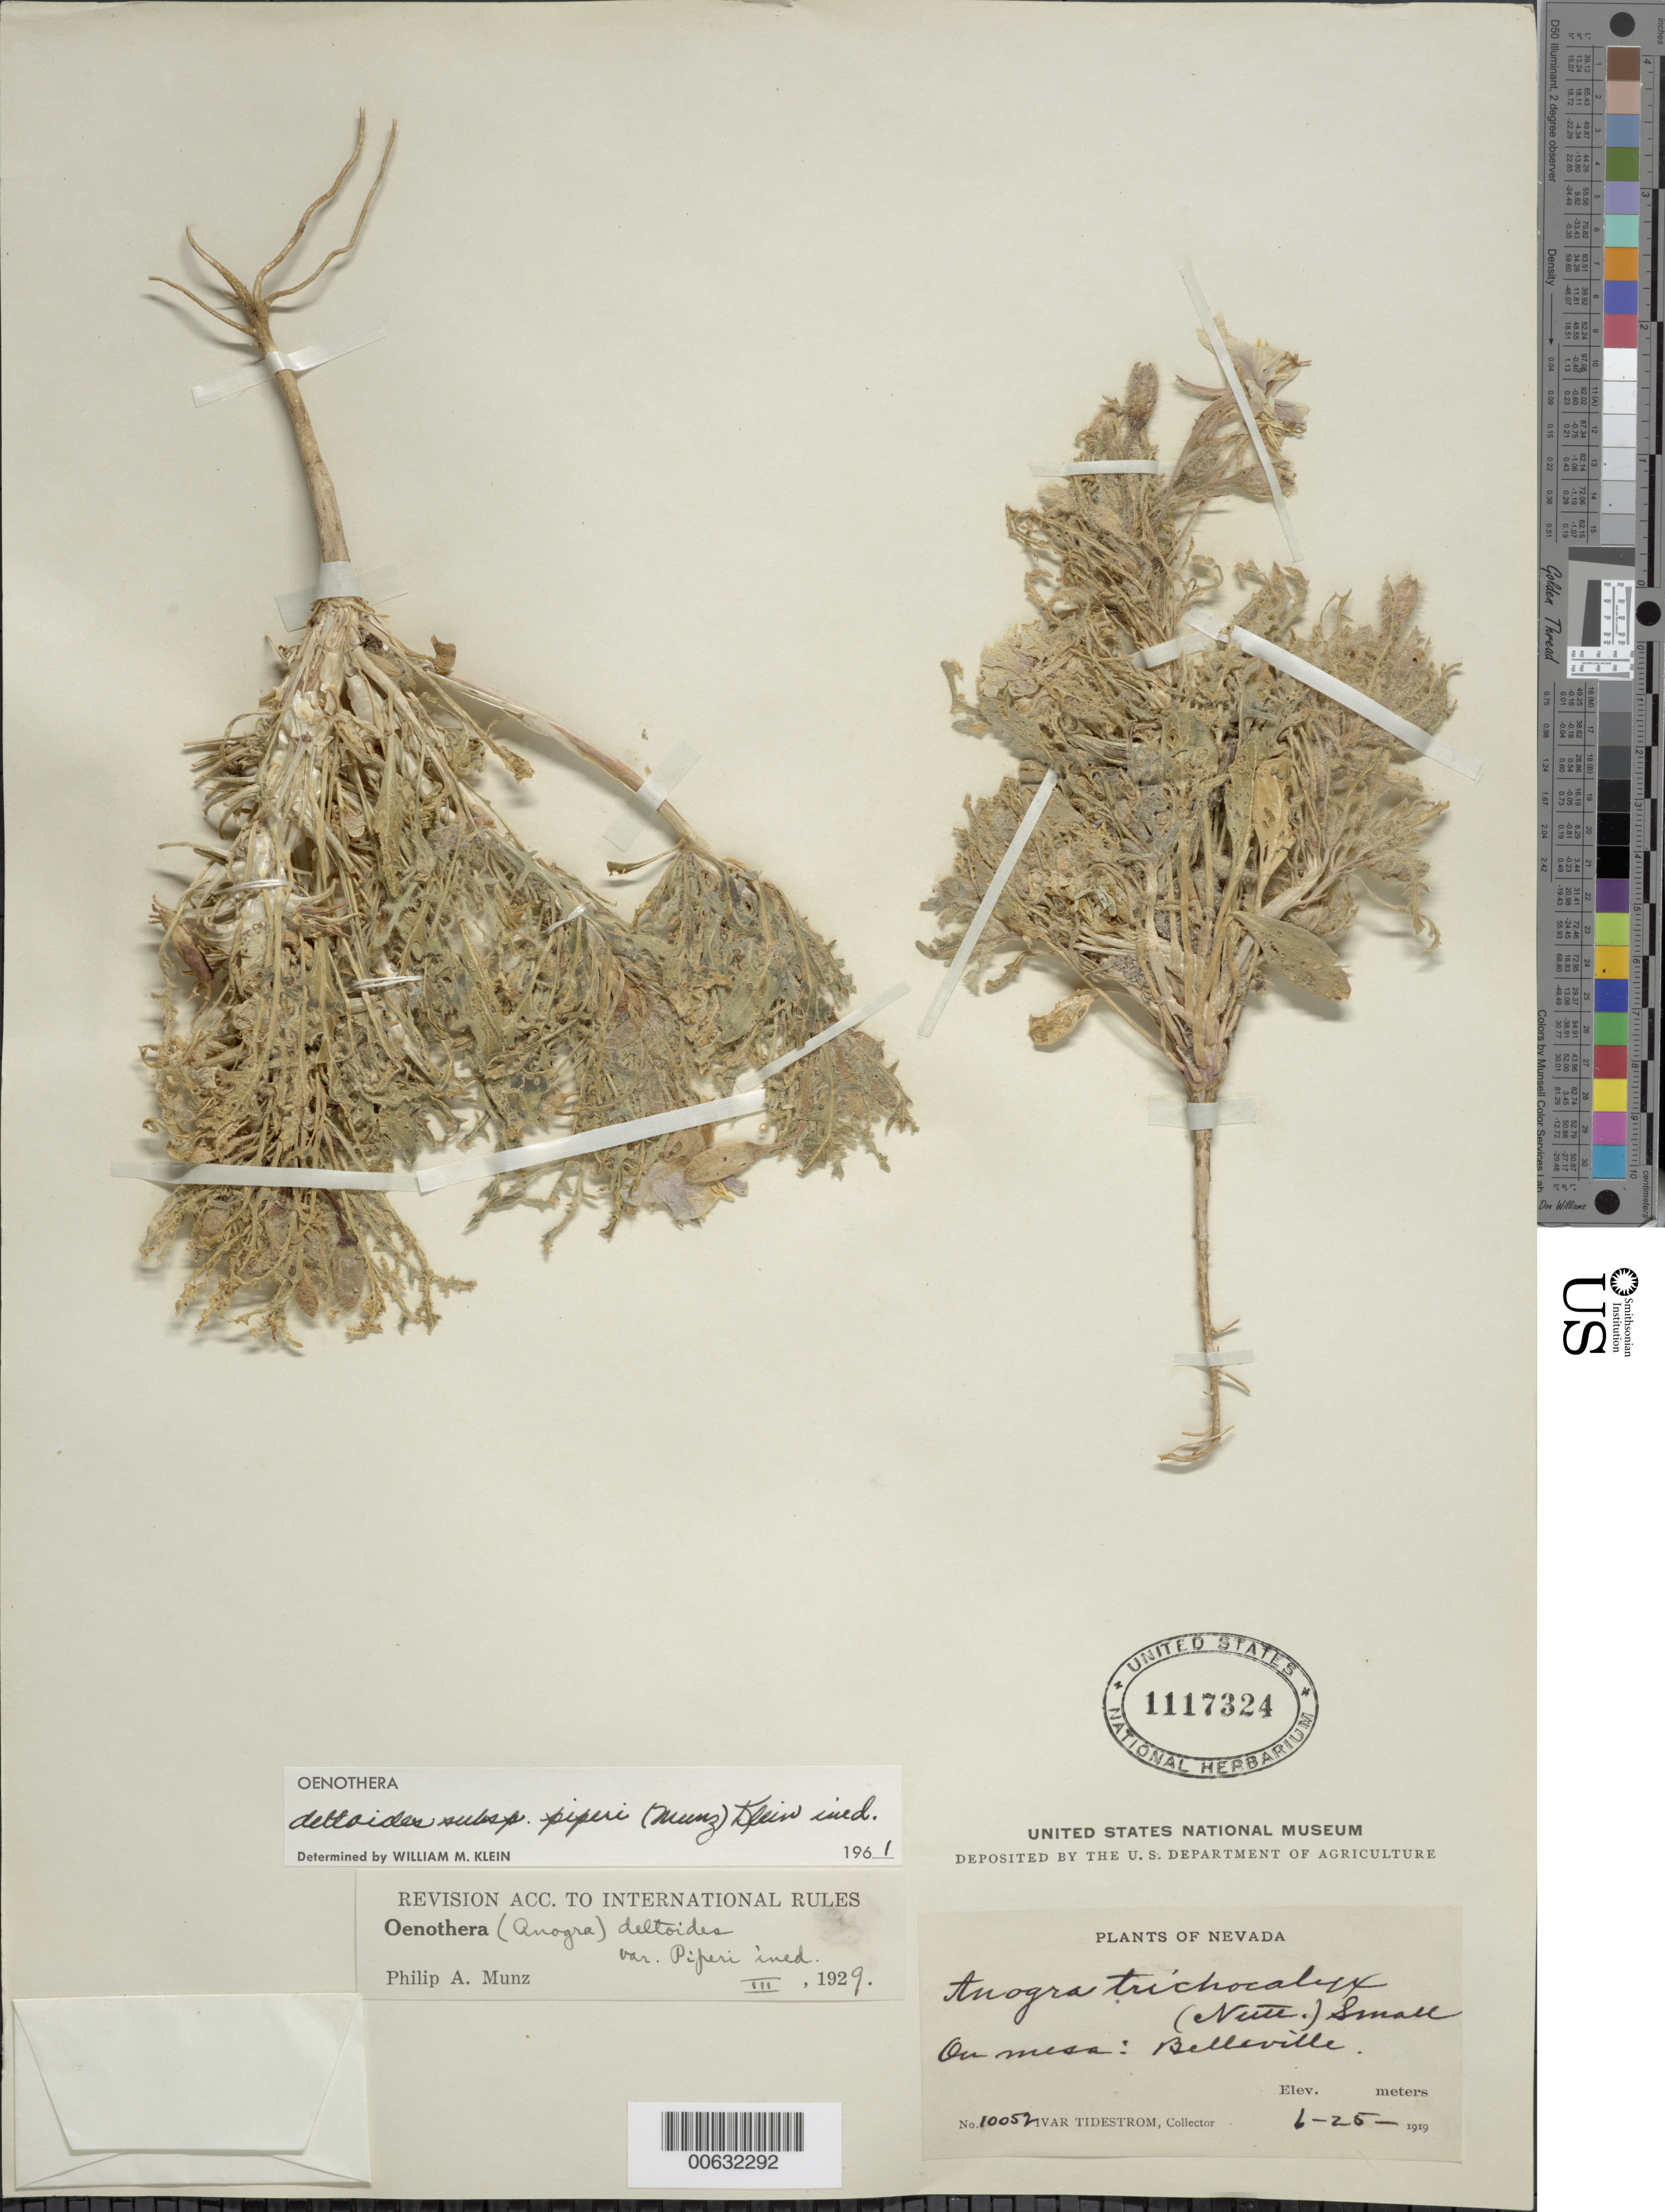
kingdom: Plantae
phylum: Tracheophyta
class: Magnoliopsida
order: Myrtales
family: Onagraceae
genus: Oenothera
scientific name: Oenothera deltoides subsp. piperi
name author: (Munz) W.M. Klein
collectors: I. F. Tidestrom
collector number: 10052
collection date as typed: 25 Jun 1919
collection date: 1919-06-25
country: United States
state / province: Nevada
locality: Belleville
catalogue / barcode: US 1117324